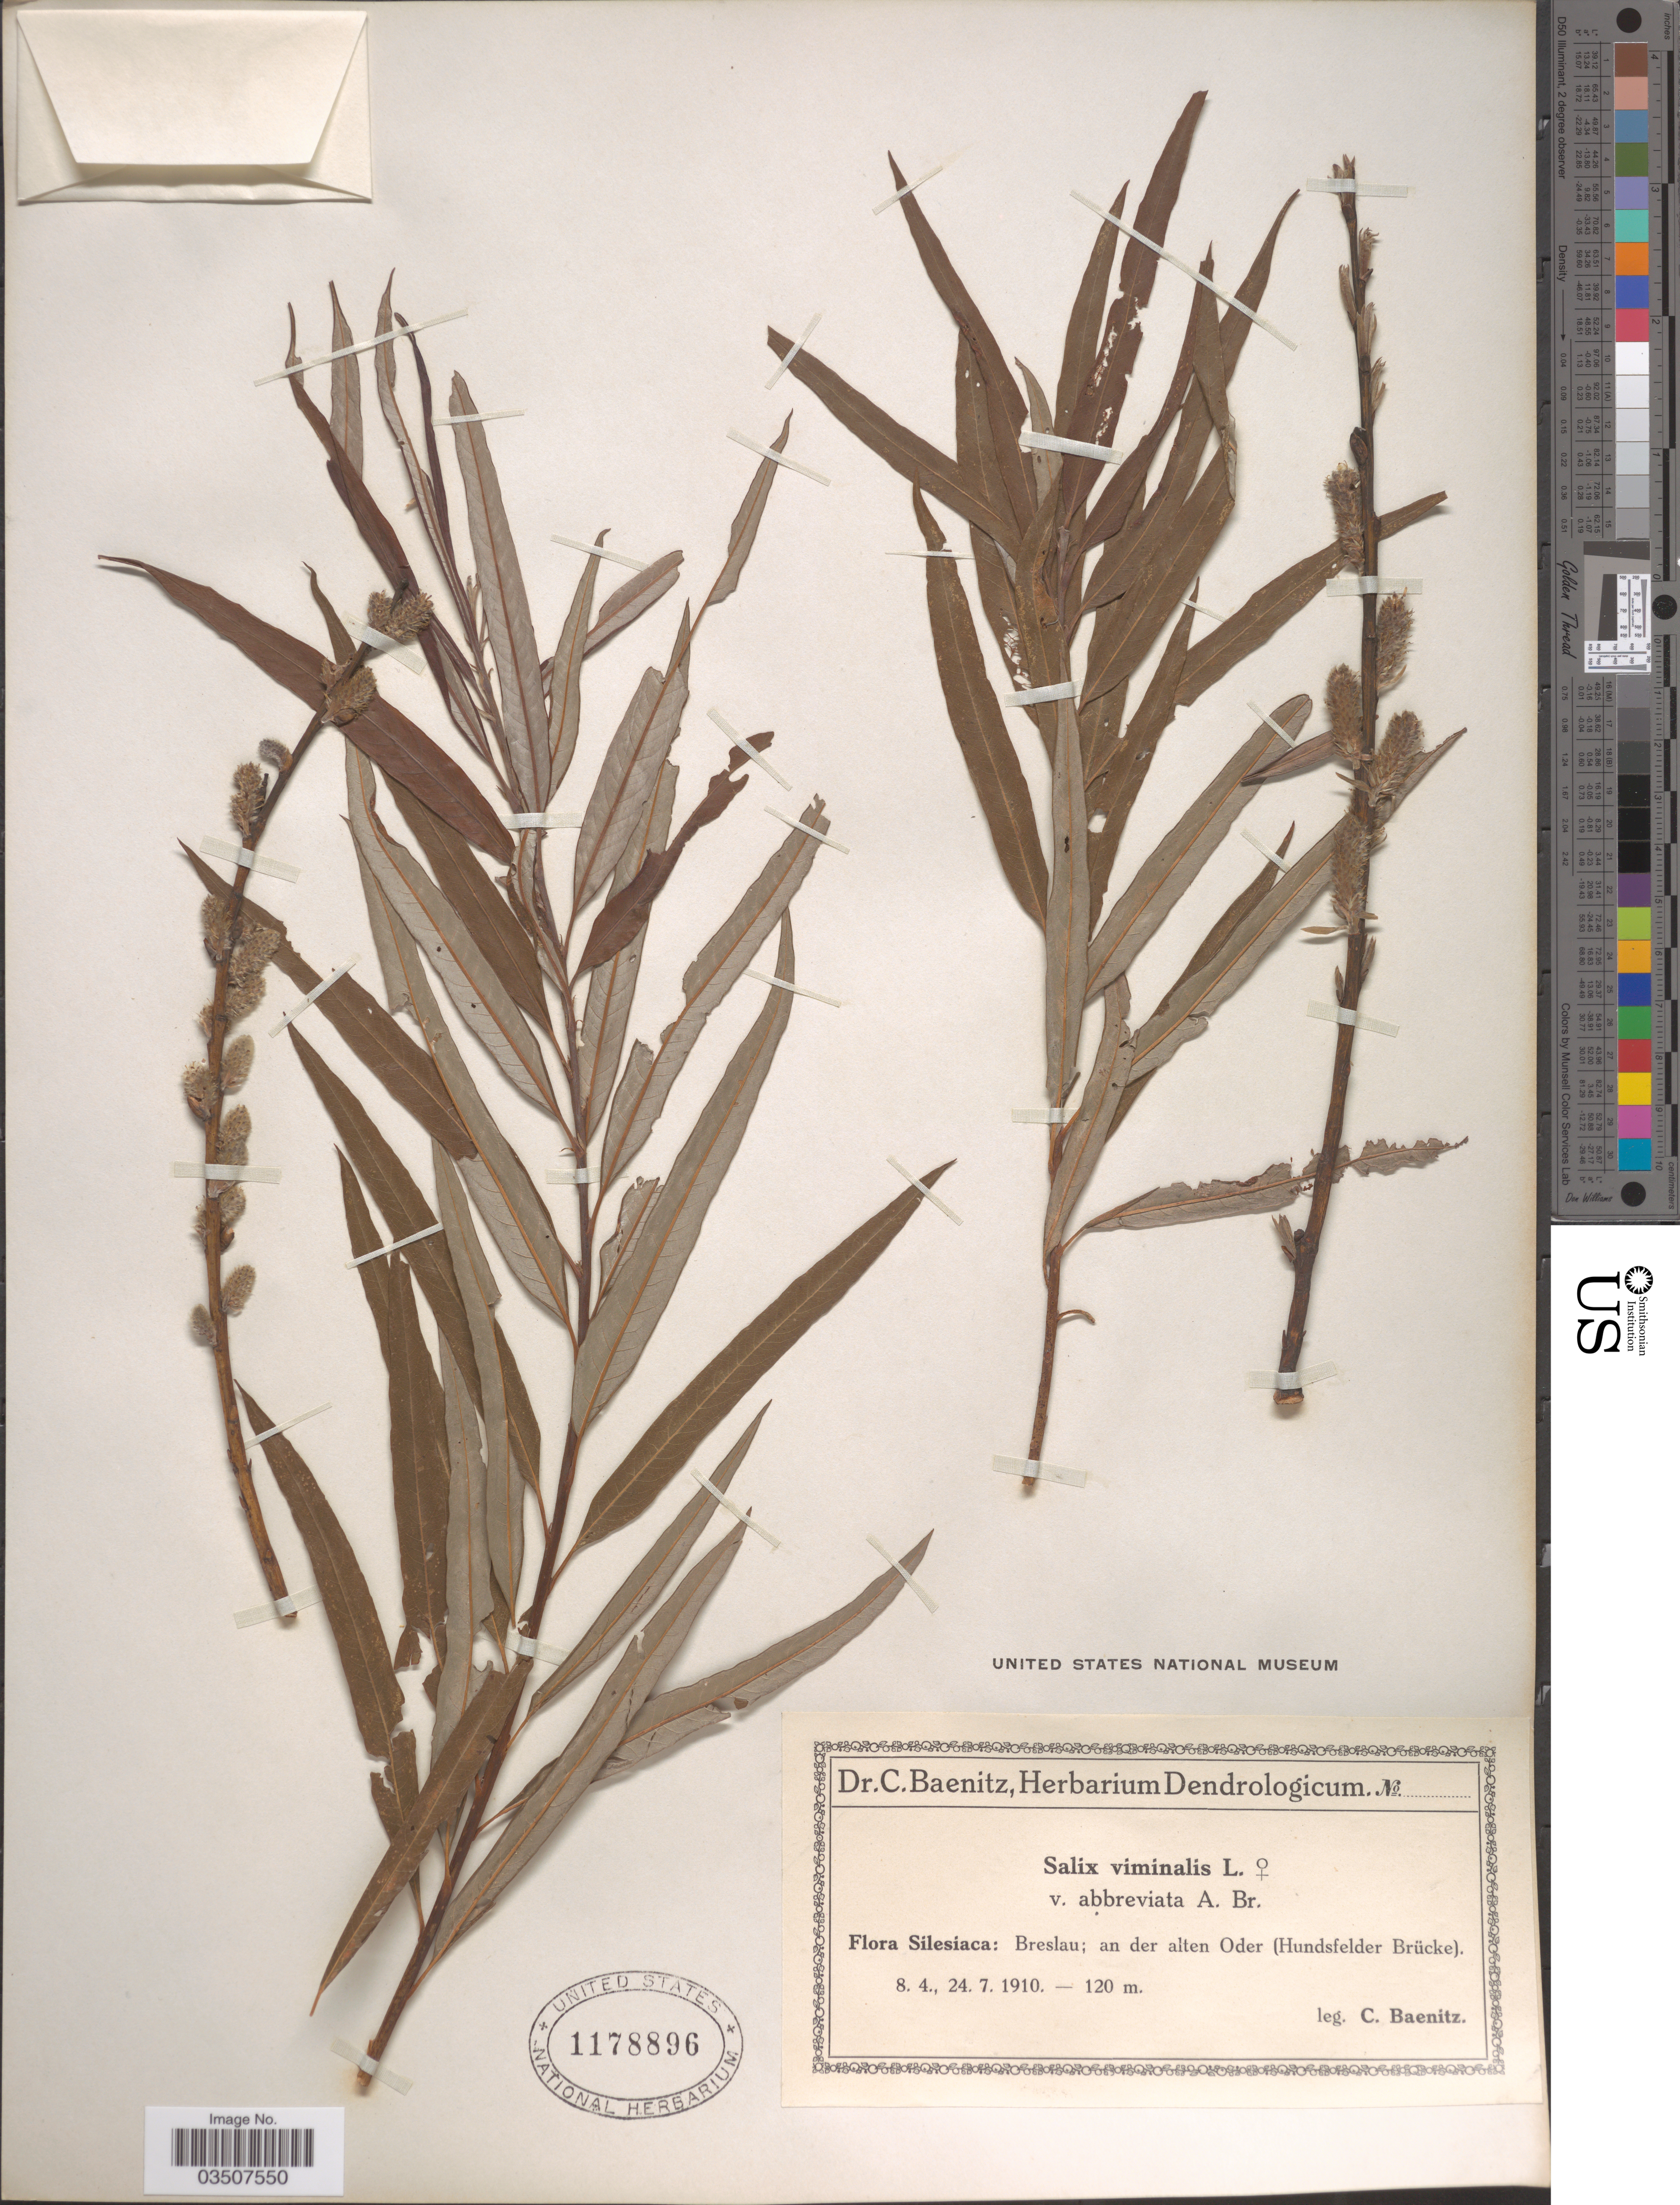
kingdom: Plantae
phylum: Tracheophyta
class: Magnoliopsida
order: Malpighiales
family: Salicaceae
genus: Salix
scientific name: Salix viminalis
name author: L.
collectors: C. G. Baenitz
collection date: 1910-04-08/1910-07-24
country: Poland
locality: Silesiaca: Breslau; an der alten Oder (Hundsfelder Brücke).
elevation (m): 120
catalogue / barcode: US 1178896